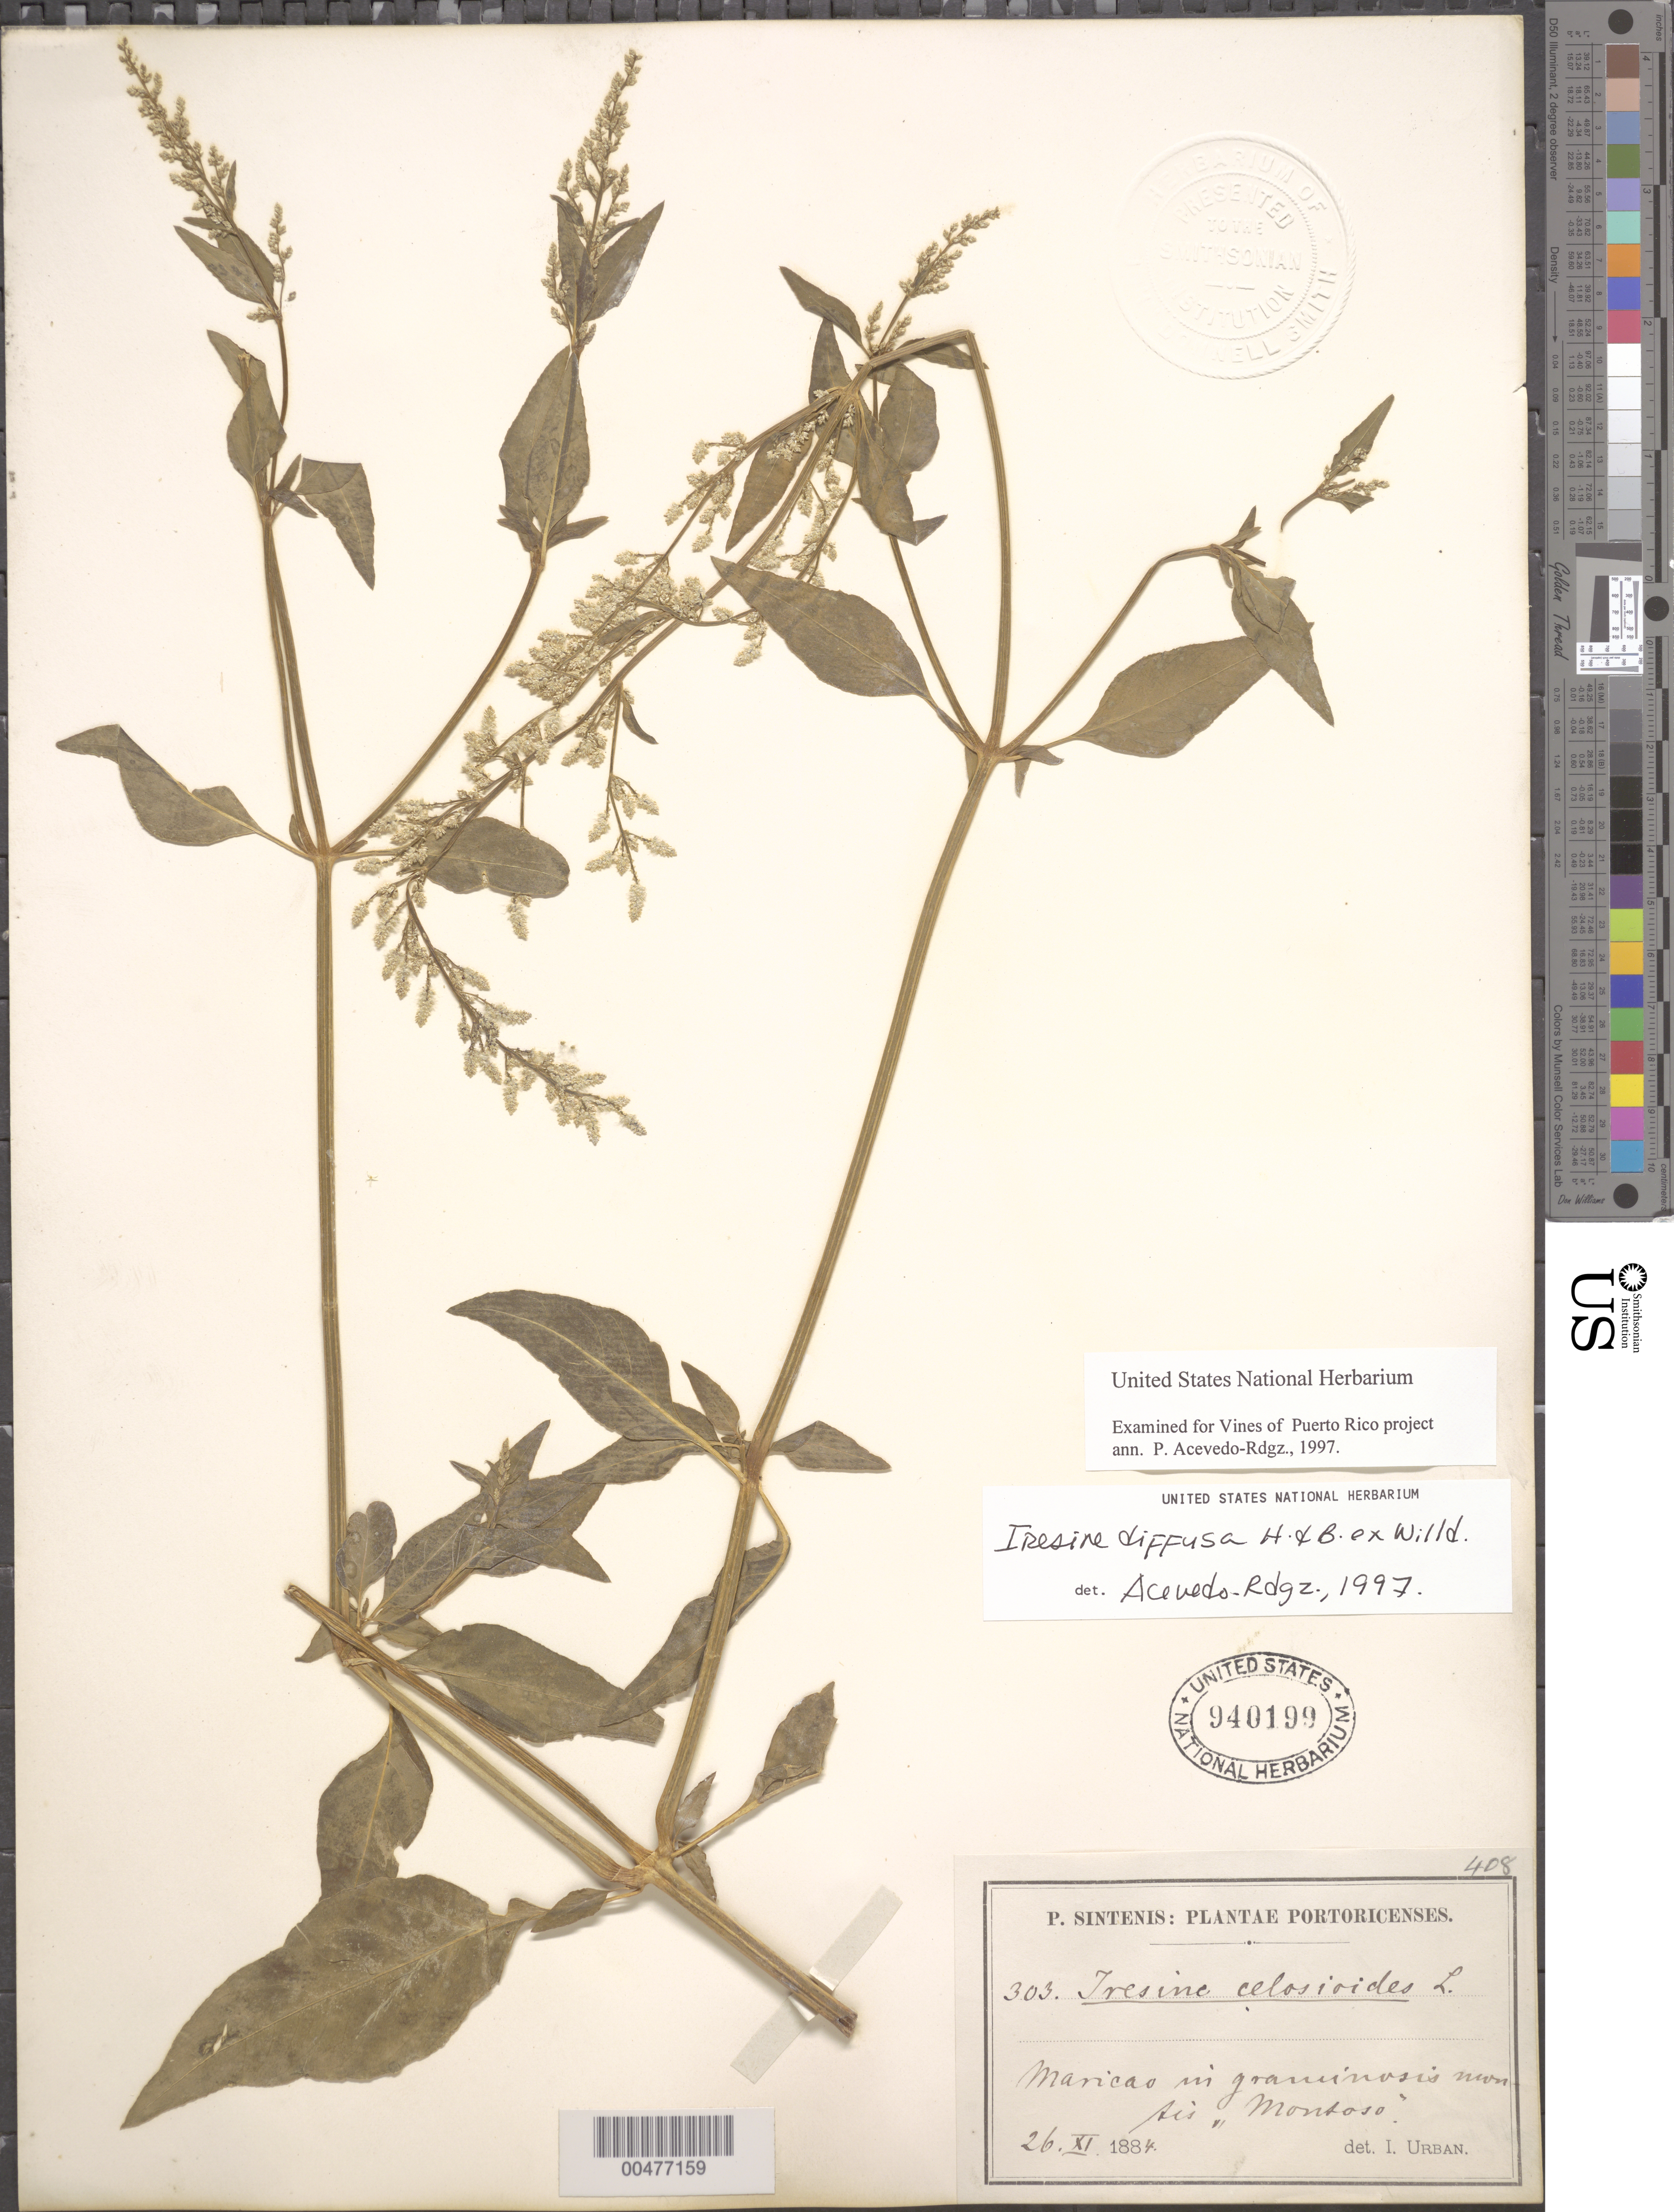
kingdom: Plantae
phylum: Tracheophyta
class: Magnoliopsida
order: Caryophyllales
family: Amaranthaceae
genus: Iresine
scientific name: Iresine diffusa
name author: Humb. & Bonpl. ex Willd.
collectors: P. Sintenis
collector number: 303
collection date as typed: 26 Nov 1884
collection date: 1884-11-26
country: Puerto Rico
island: Greater Antilles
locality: Maricao. in granuinosis non Ais "Montoso"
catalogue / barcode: US 940199